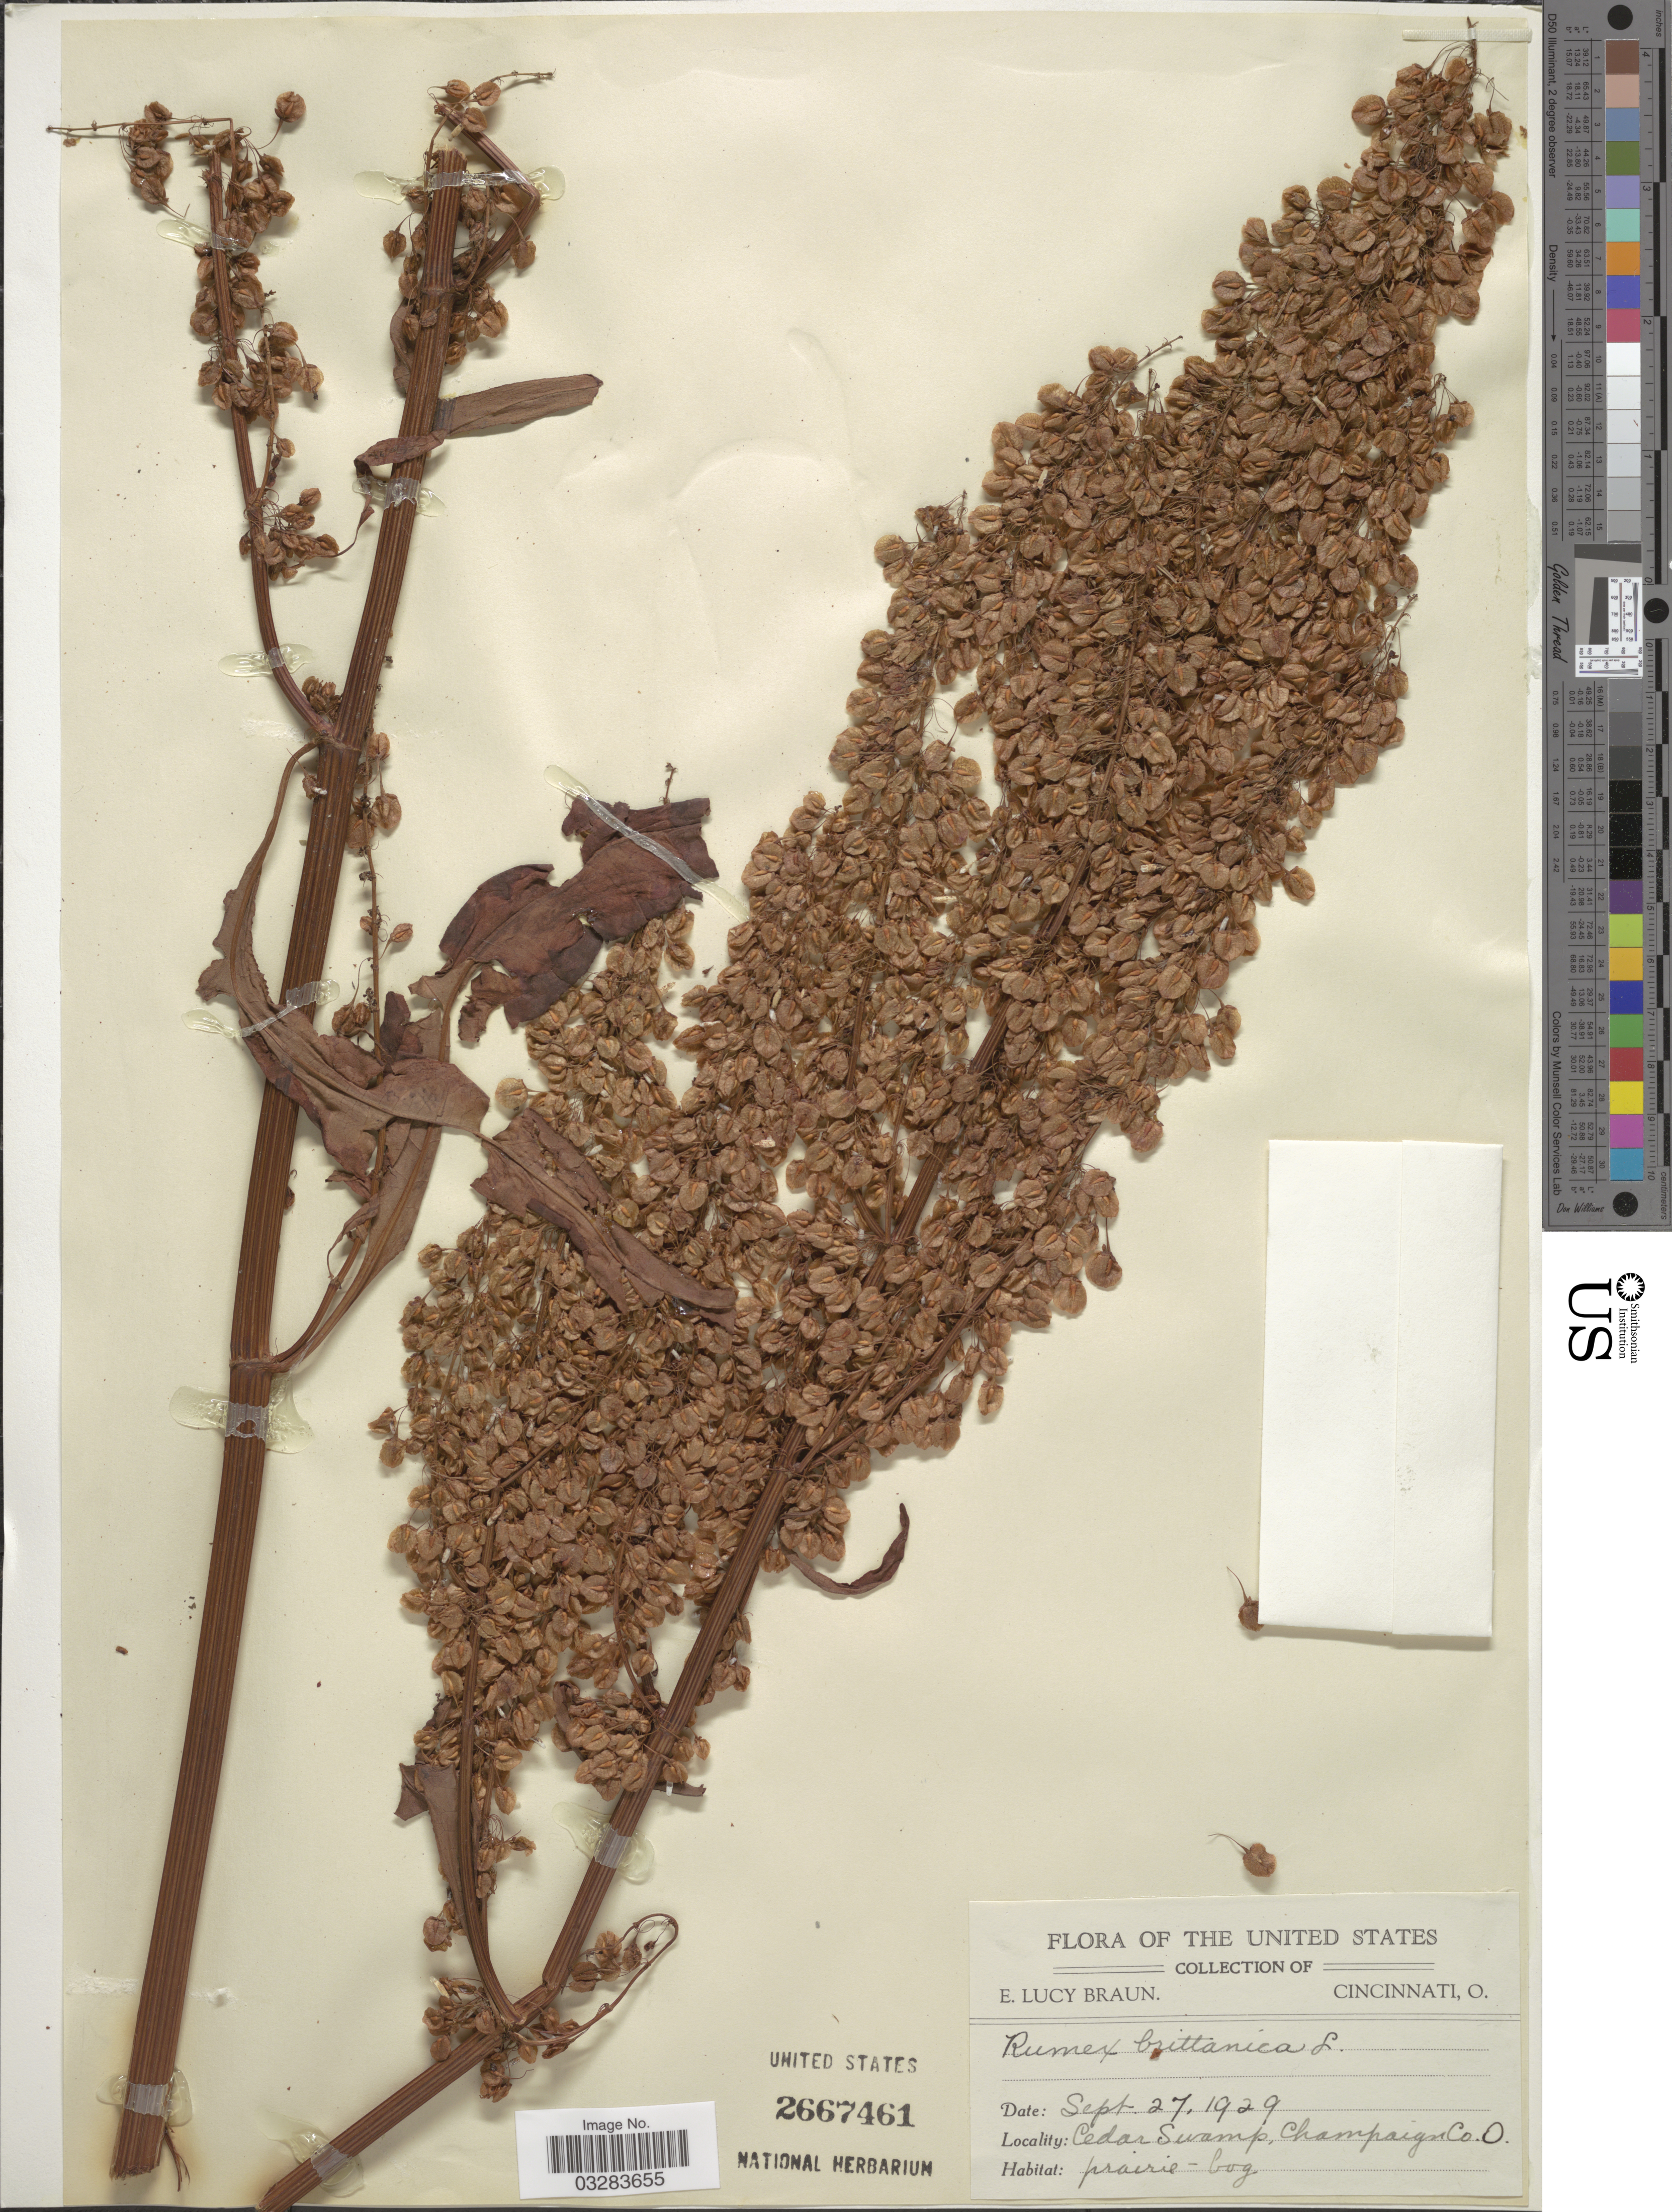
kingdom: Plantae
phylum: Tracheophyta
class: Magnoliopsida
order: Caryophyllales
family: Polygonaceae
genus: Rumex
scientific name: Rumex britannica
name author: L.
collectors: E. L. Braun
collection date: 1929-09-27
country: United States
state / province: Ohio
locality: Cedar Swamp, Champaign Co.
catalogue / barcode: US 2667461